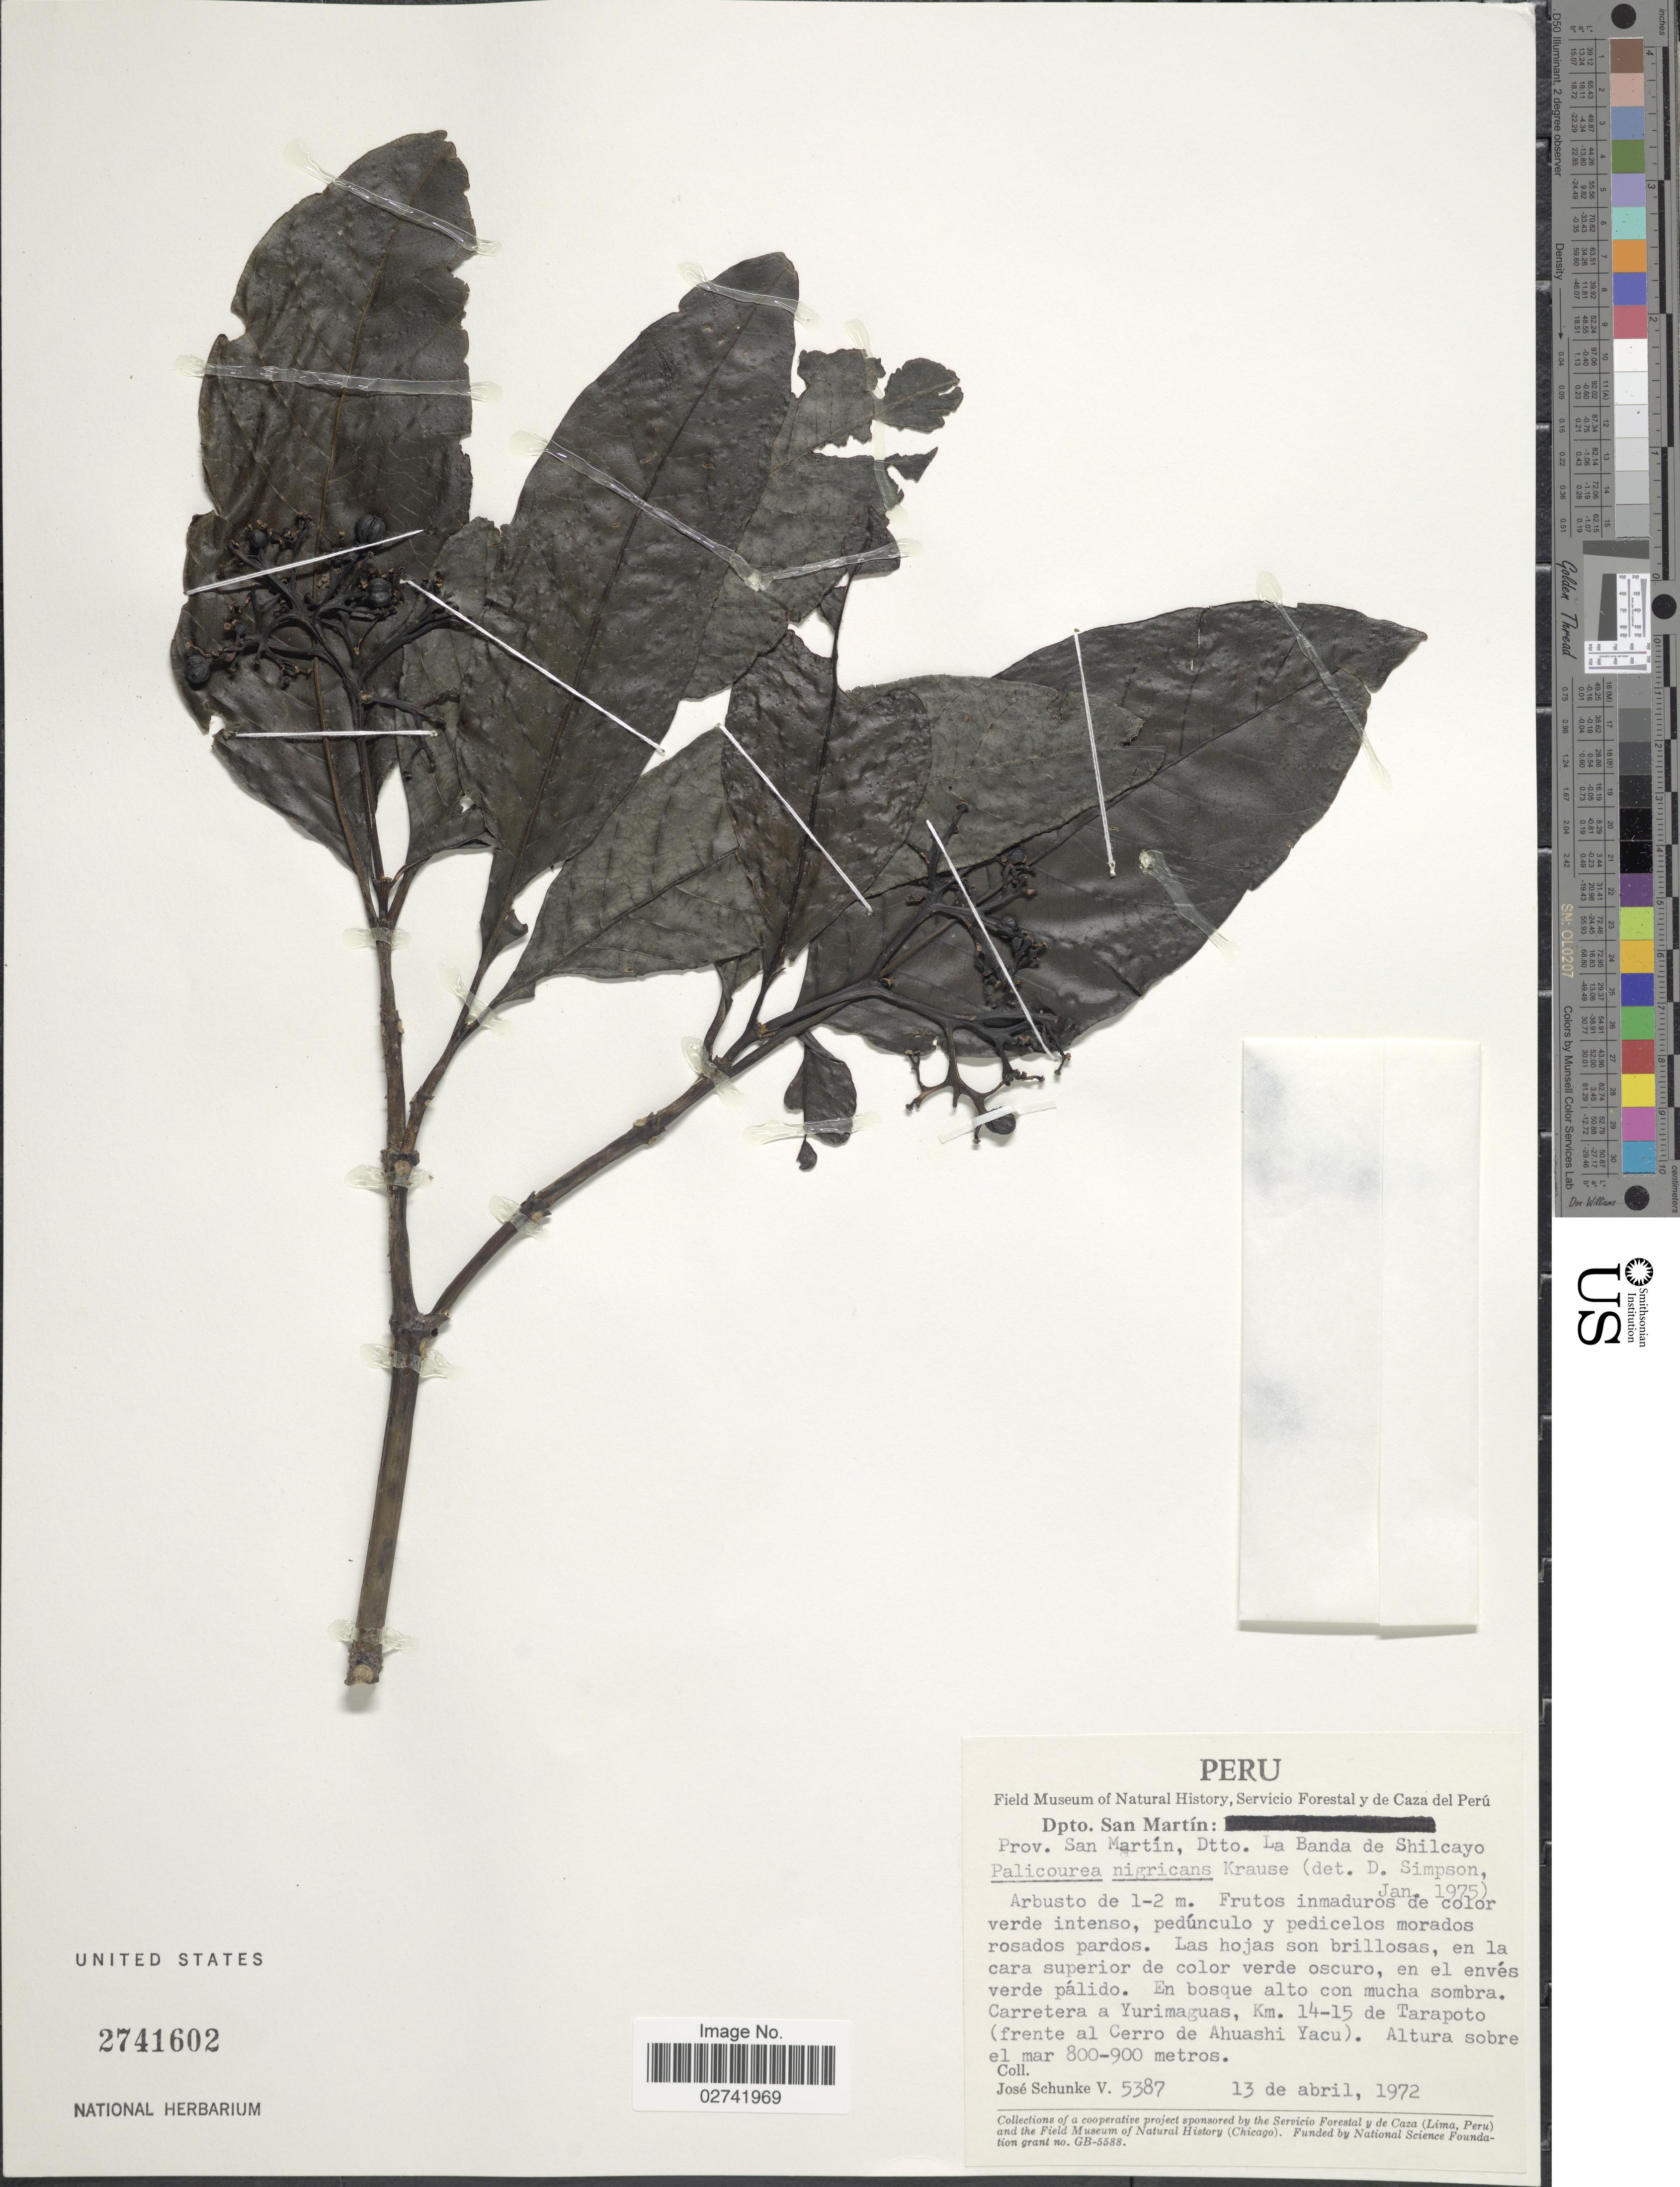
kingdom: Plantae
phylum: Tracheophyta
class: Magnoliopsida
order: Gentianales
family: Rubiaceae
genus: Palicourea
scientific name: Palicourea nigricans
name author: Krause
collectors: J. Schunke Vigo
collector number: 5387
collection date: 1972-04-13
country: Peru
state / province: San Martín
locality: Prov. San Martin. Dtto, La Banda de Shilcayo. Km. 14-15 de tarpoto (frente al Cerro de Ahuashi Yacu)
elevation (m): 800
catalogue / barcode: US 2741602